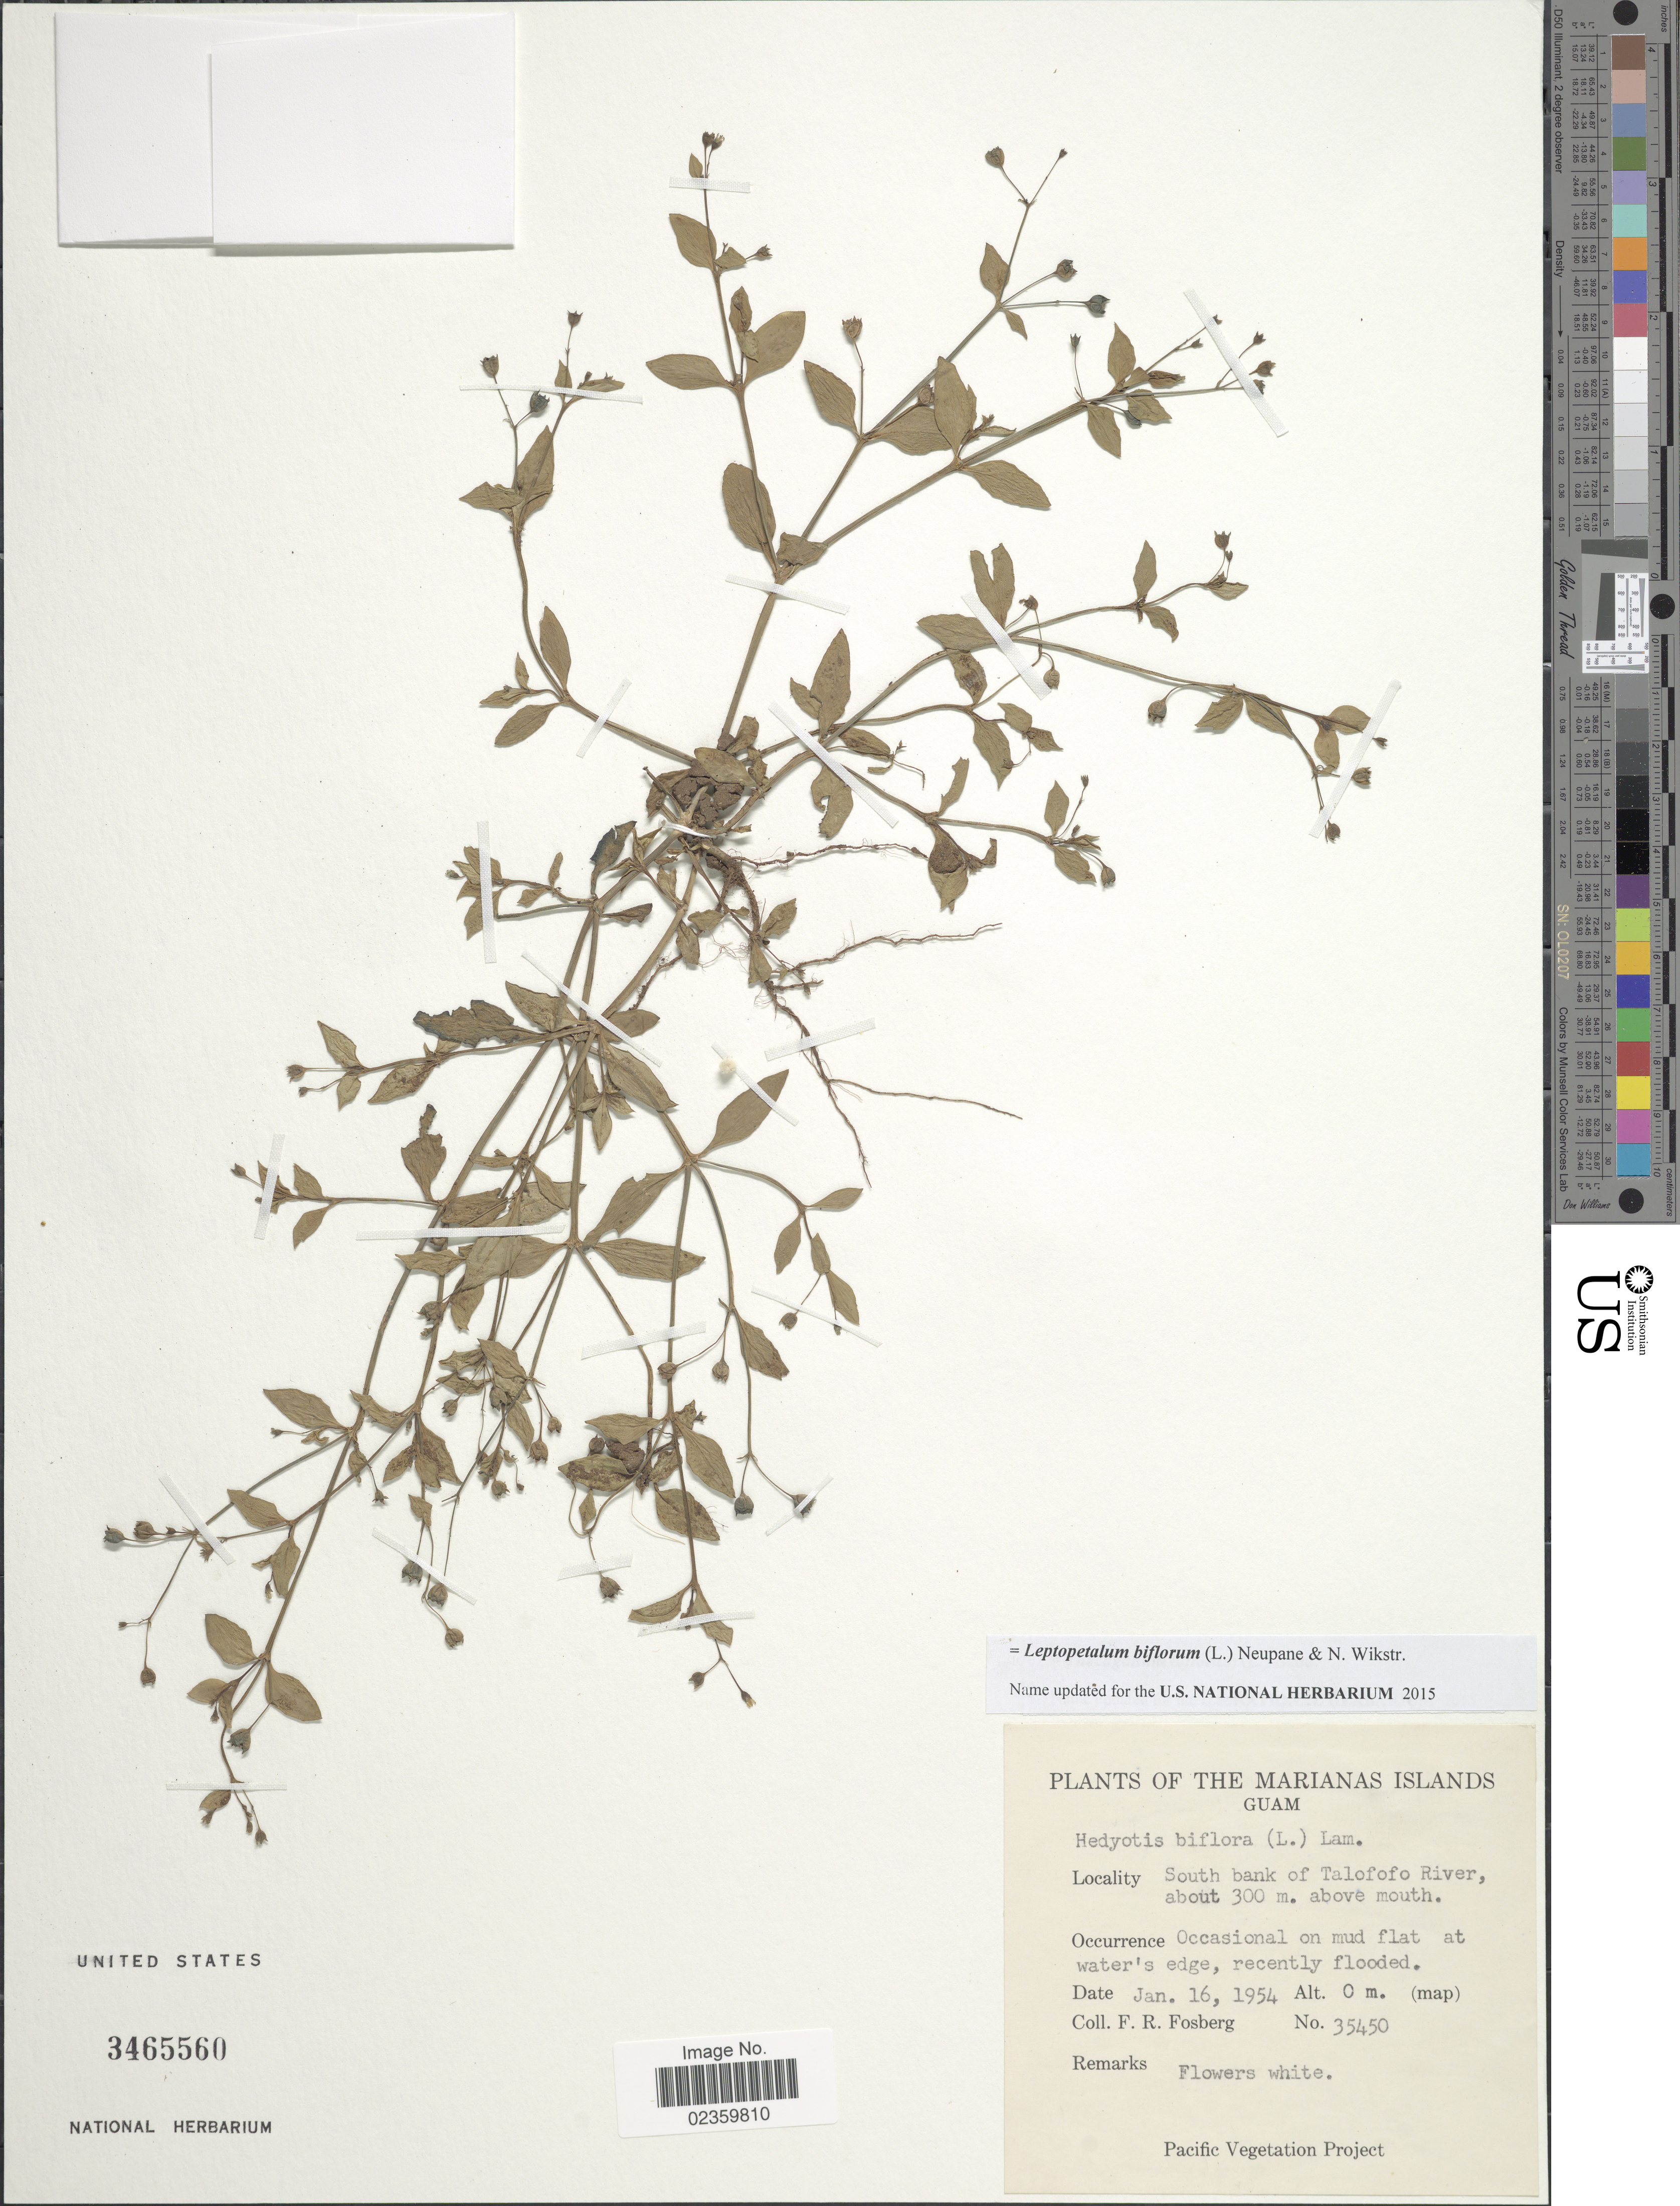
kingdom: Plantae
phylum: Tracheophyta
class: Magnoliopsida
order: Gentianales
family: Rubiaceae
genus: Leptopetalum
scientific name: Leptopetalum biflorum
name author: (L.) Neupane & N. Wikstr.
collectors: F. R. Fosberg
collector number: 35450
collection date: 1954-01-16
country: Guam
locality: The Marianas Islands, South bank of Talofofo River, above mouth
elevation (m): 300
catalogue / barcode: US 3465560